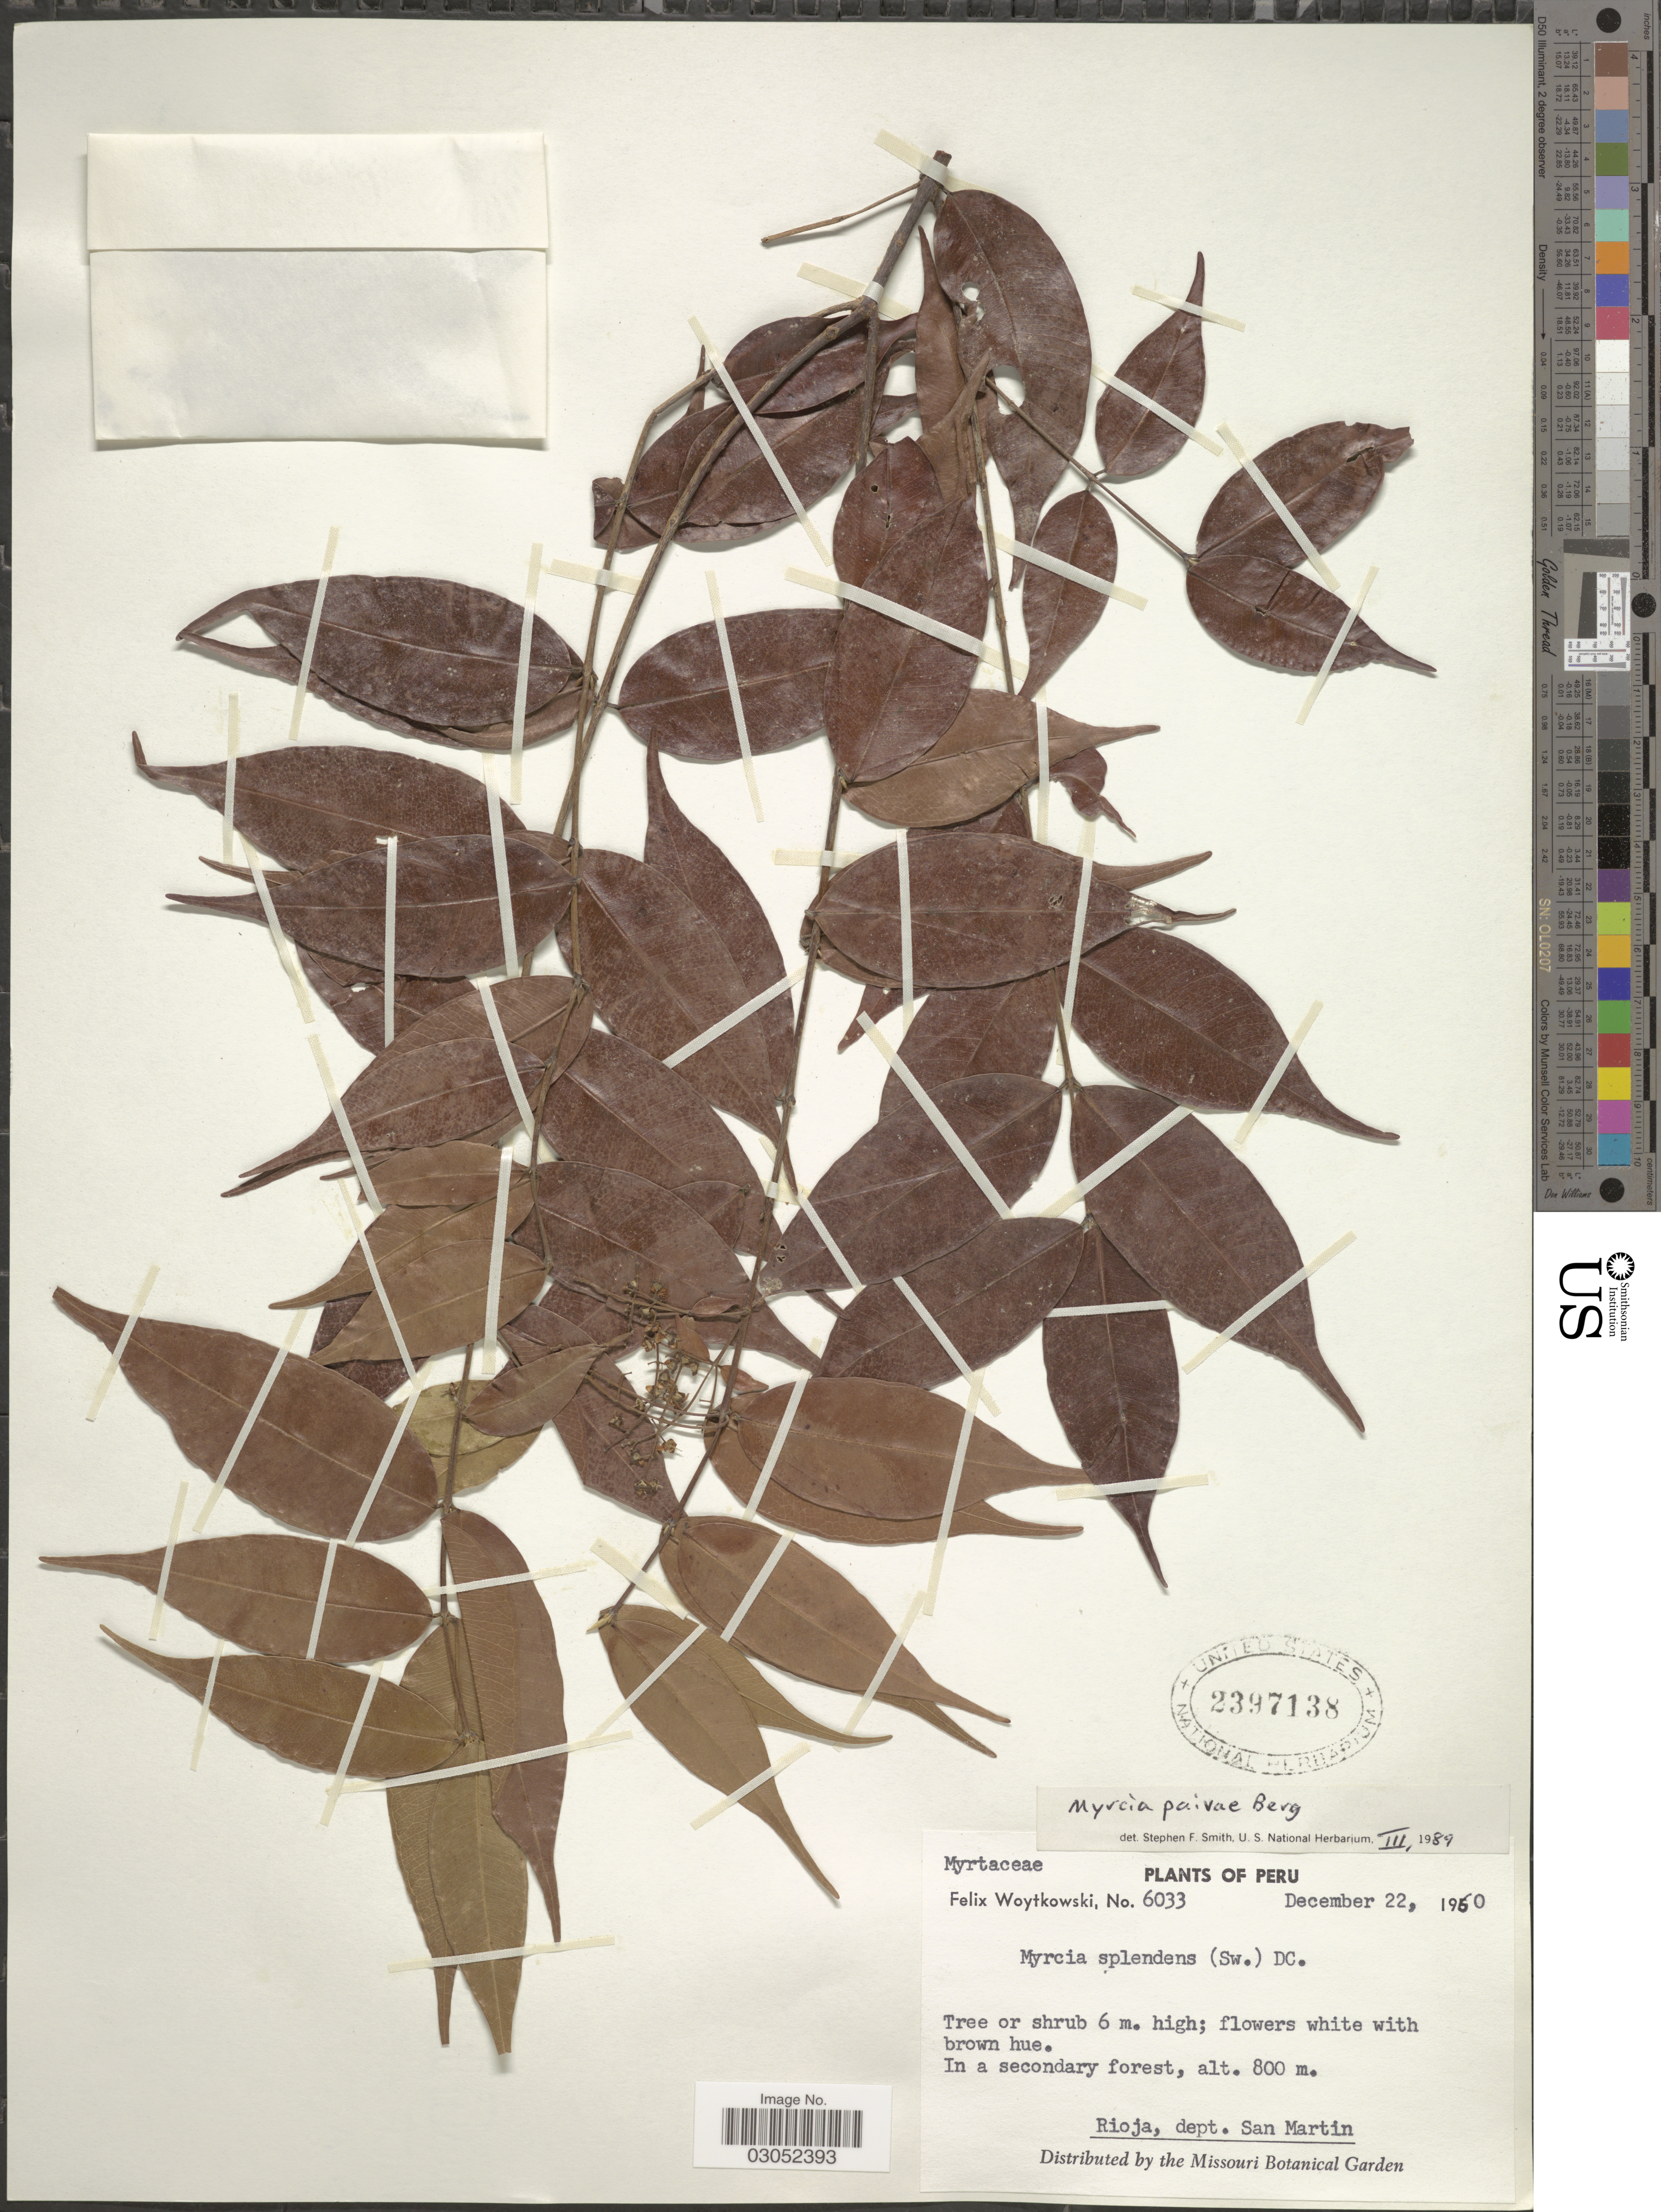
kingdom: Plantae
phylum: Tracheophyta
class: Magnoliopsida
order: Myrtales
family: Myrtaceae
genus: Myrcia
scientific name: Myrcia paivae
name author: O. Berg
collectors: F. Woytkowski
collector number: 6033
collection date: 1960-12-22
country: Peru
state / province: San Martín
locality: Rioja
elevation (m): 800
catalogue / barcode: US 2397138